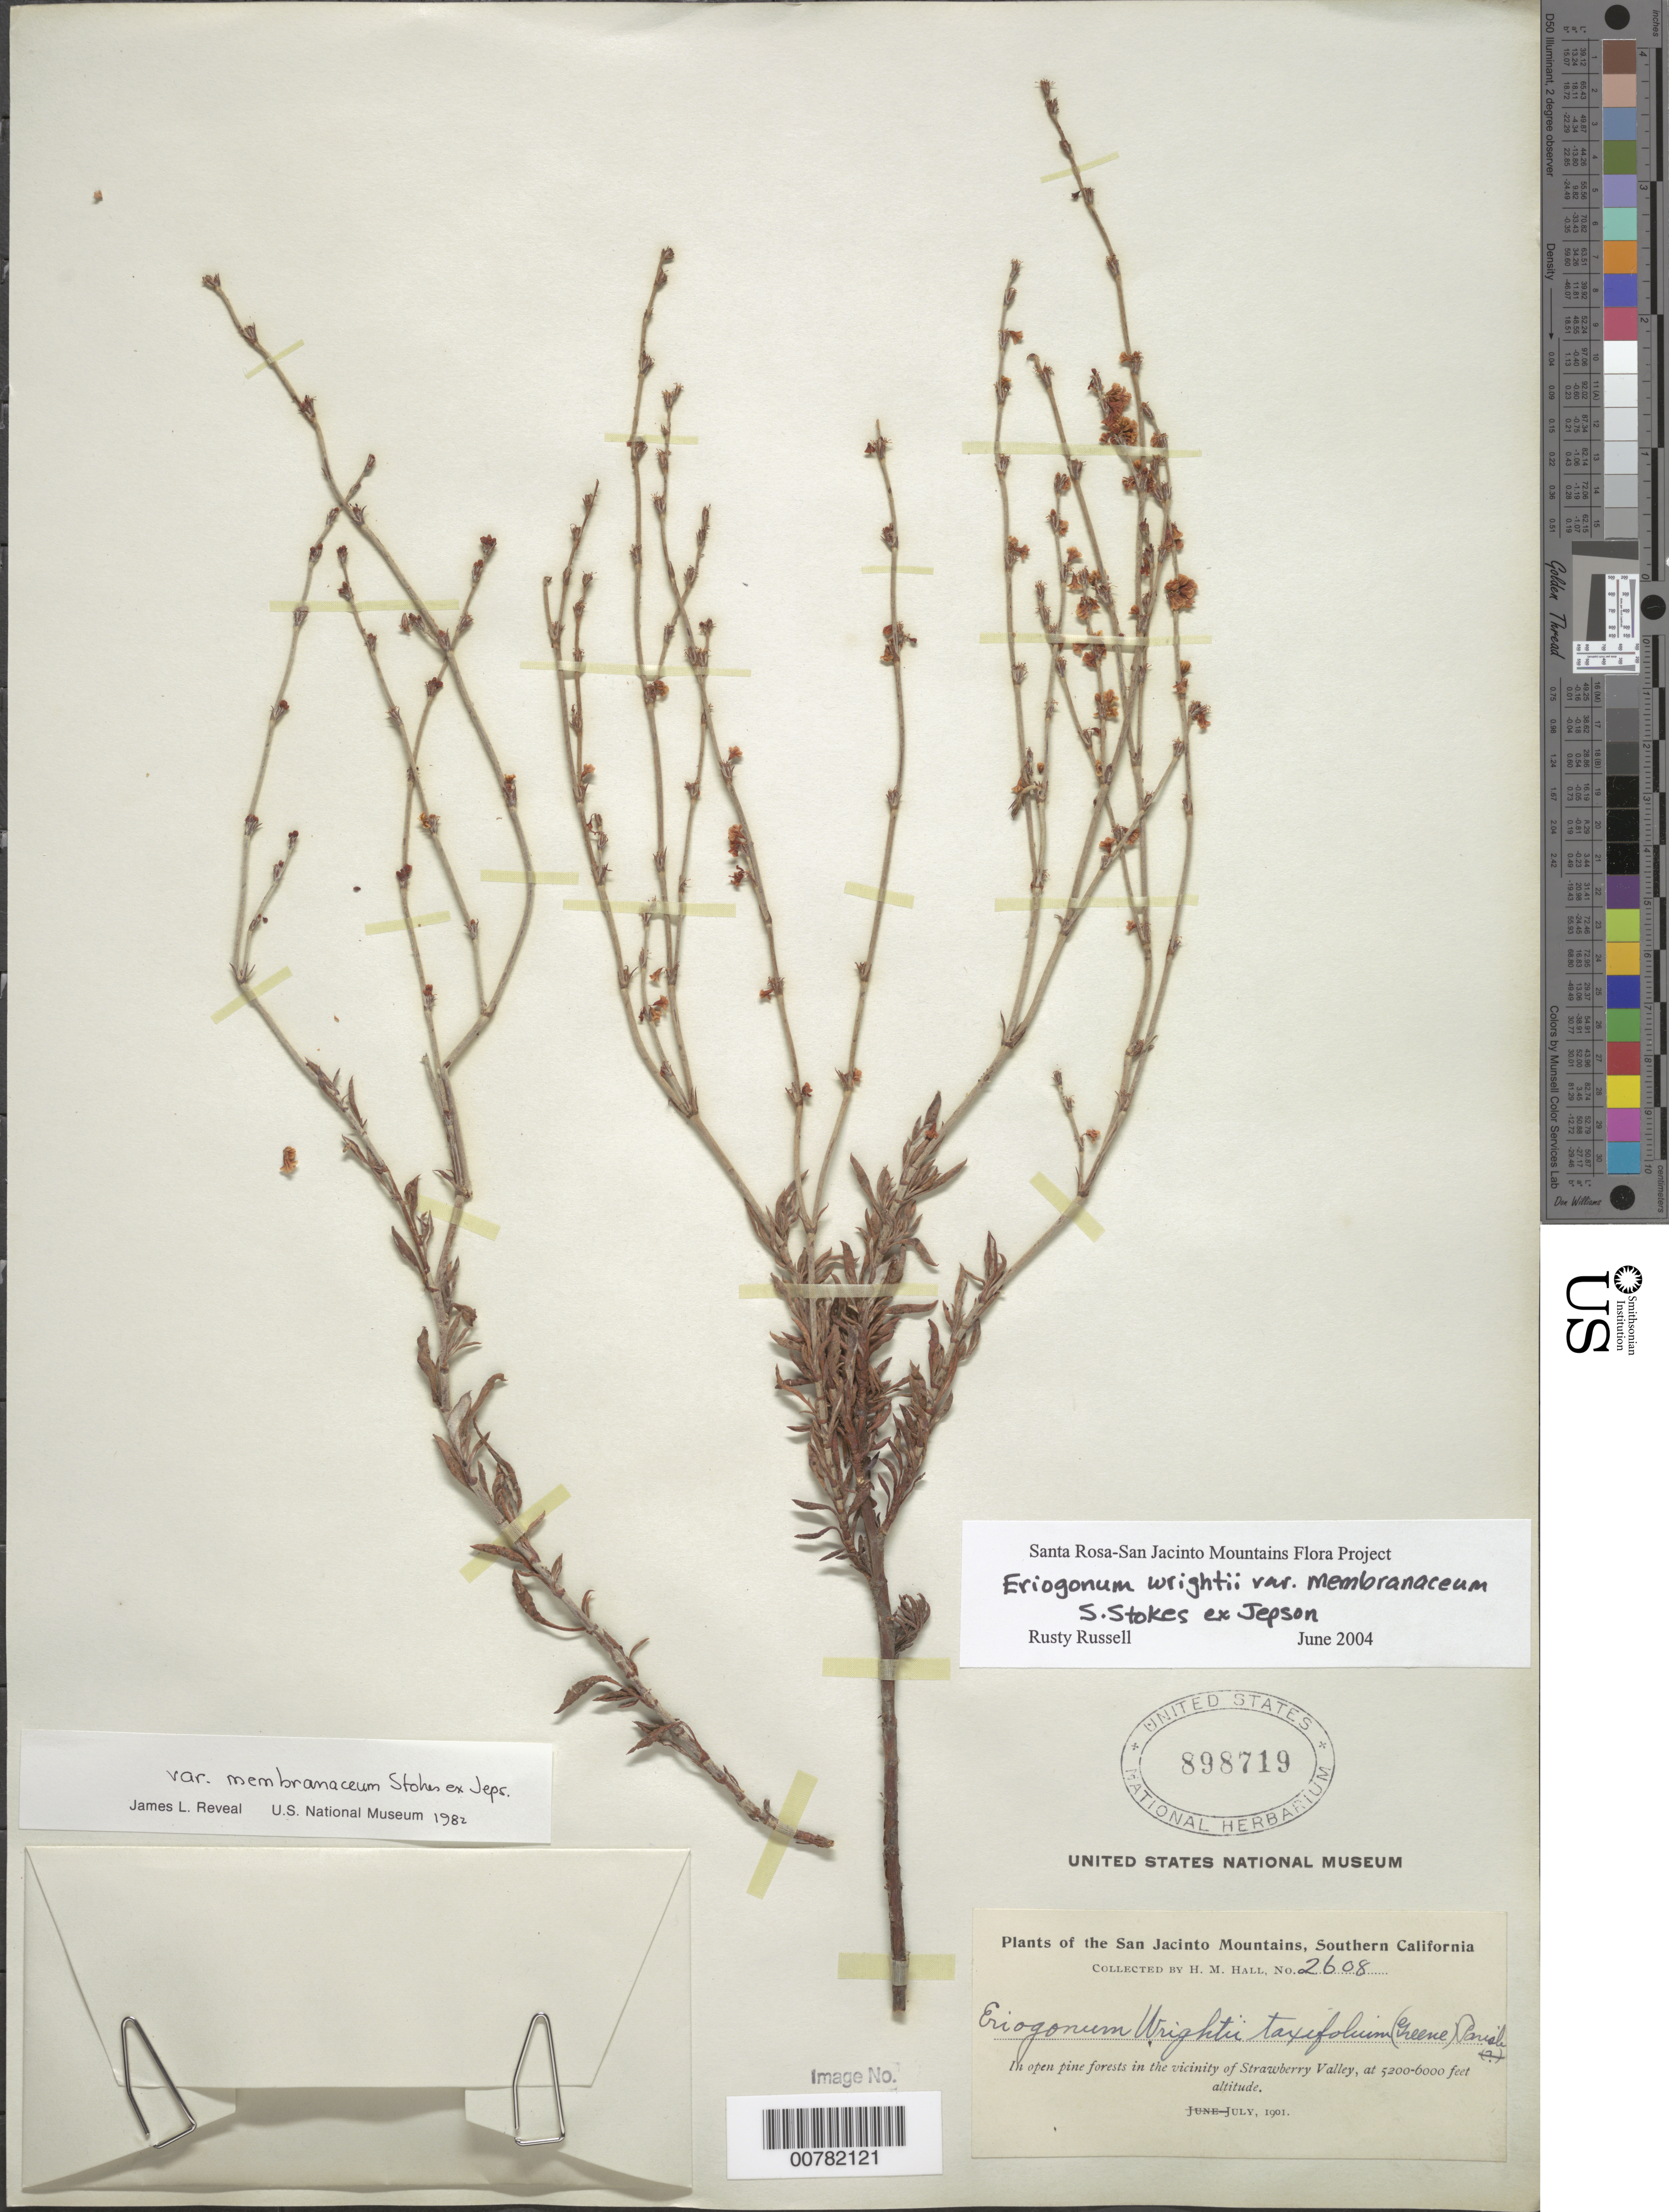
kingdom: Plantae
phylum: Tracheophyta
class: Magnoliopsida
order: Caryophyllales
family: Polygonaceae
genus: Eriogonum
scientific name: Eriogonum wrightii var. membranaceum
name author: S. Stokes ex Jeps.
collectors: H. M. Hall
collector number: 2608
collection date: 1901-07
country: United States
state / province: California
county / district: Riverside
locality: San Jacinto Mountains, Southern California. In open pine forests in the vicinity of Strawberry Valley.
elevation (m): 1585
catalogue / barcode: US 898719